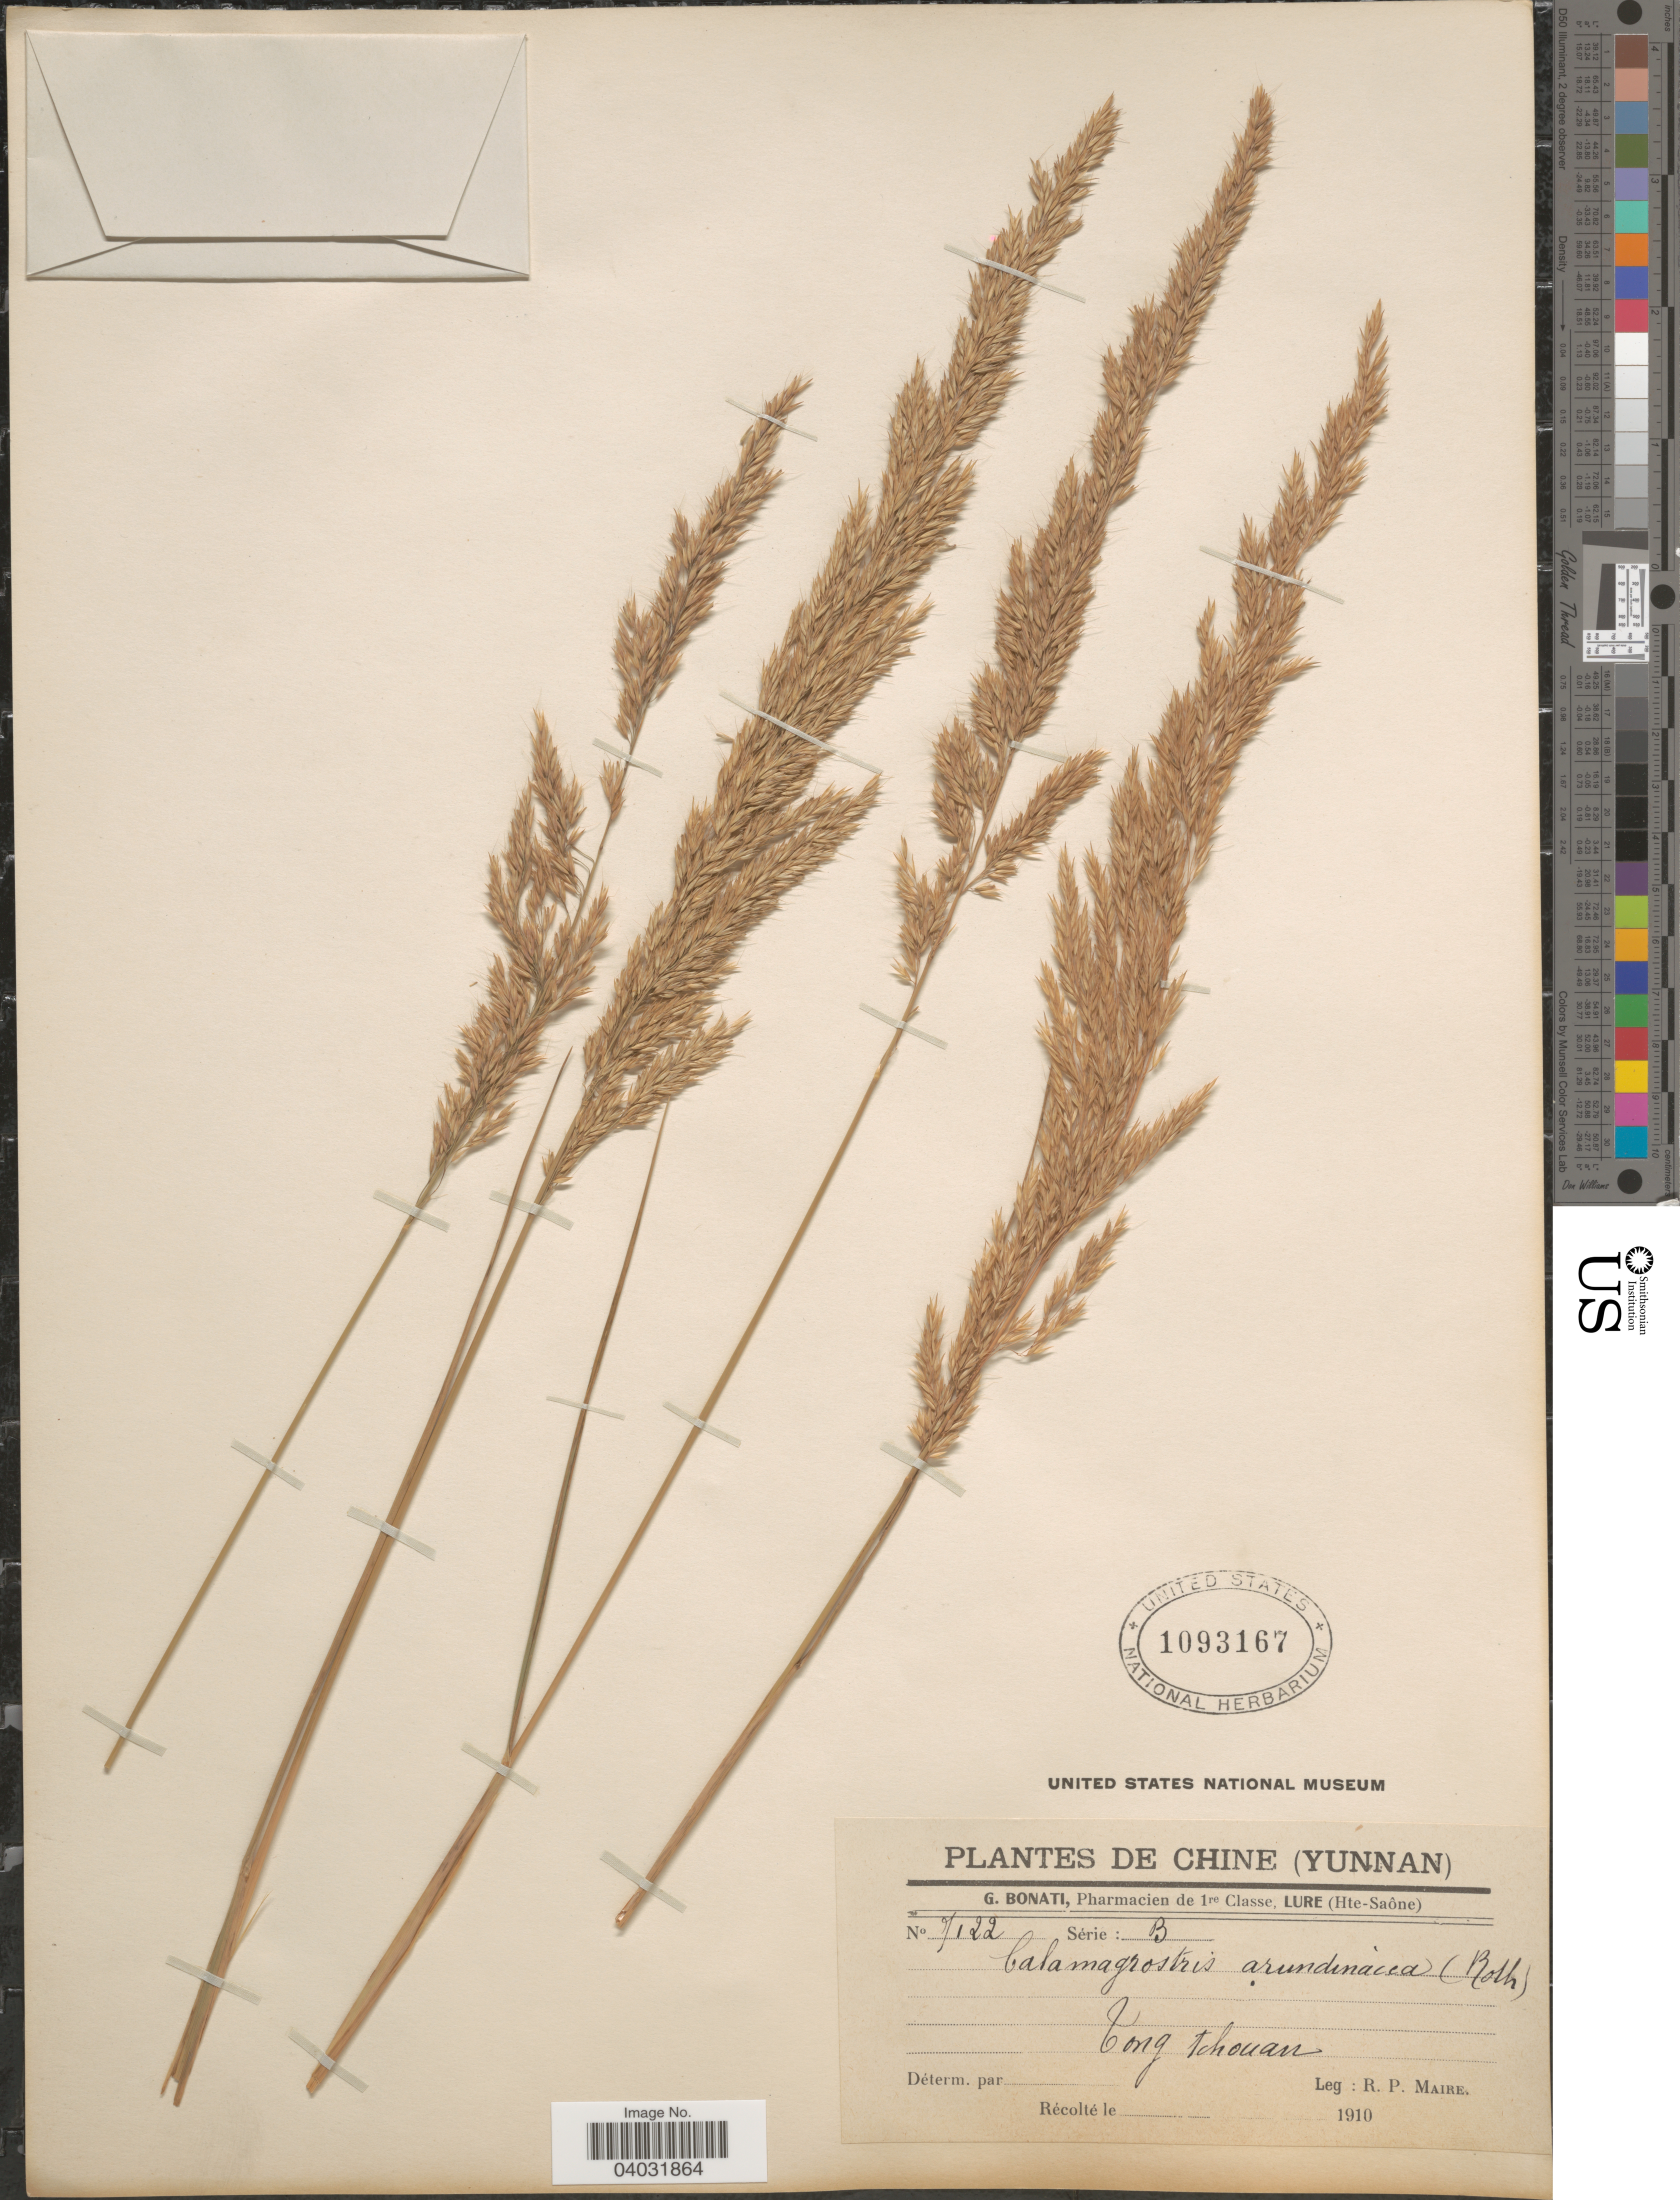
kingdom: Plantae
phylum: Tracheophyta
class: Liliopsida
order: Poales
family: Poaceae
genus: Calamagrostis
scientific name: Calamagrostis arundinacea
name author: (L.) Roth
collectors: R.-P. Maire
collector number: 7122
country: China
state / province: Yunnan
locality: Tong Tchouan.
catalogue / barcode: US 1093167